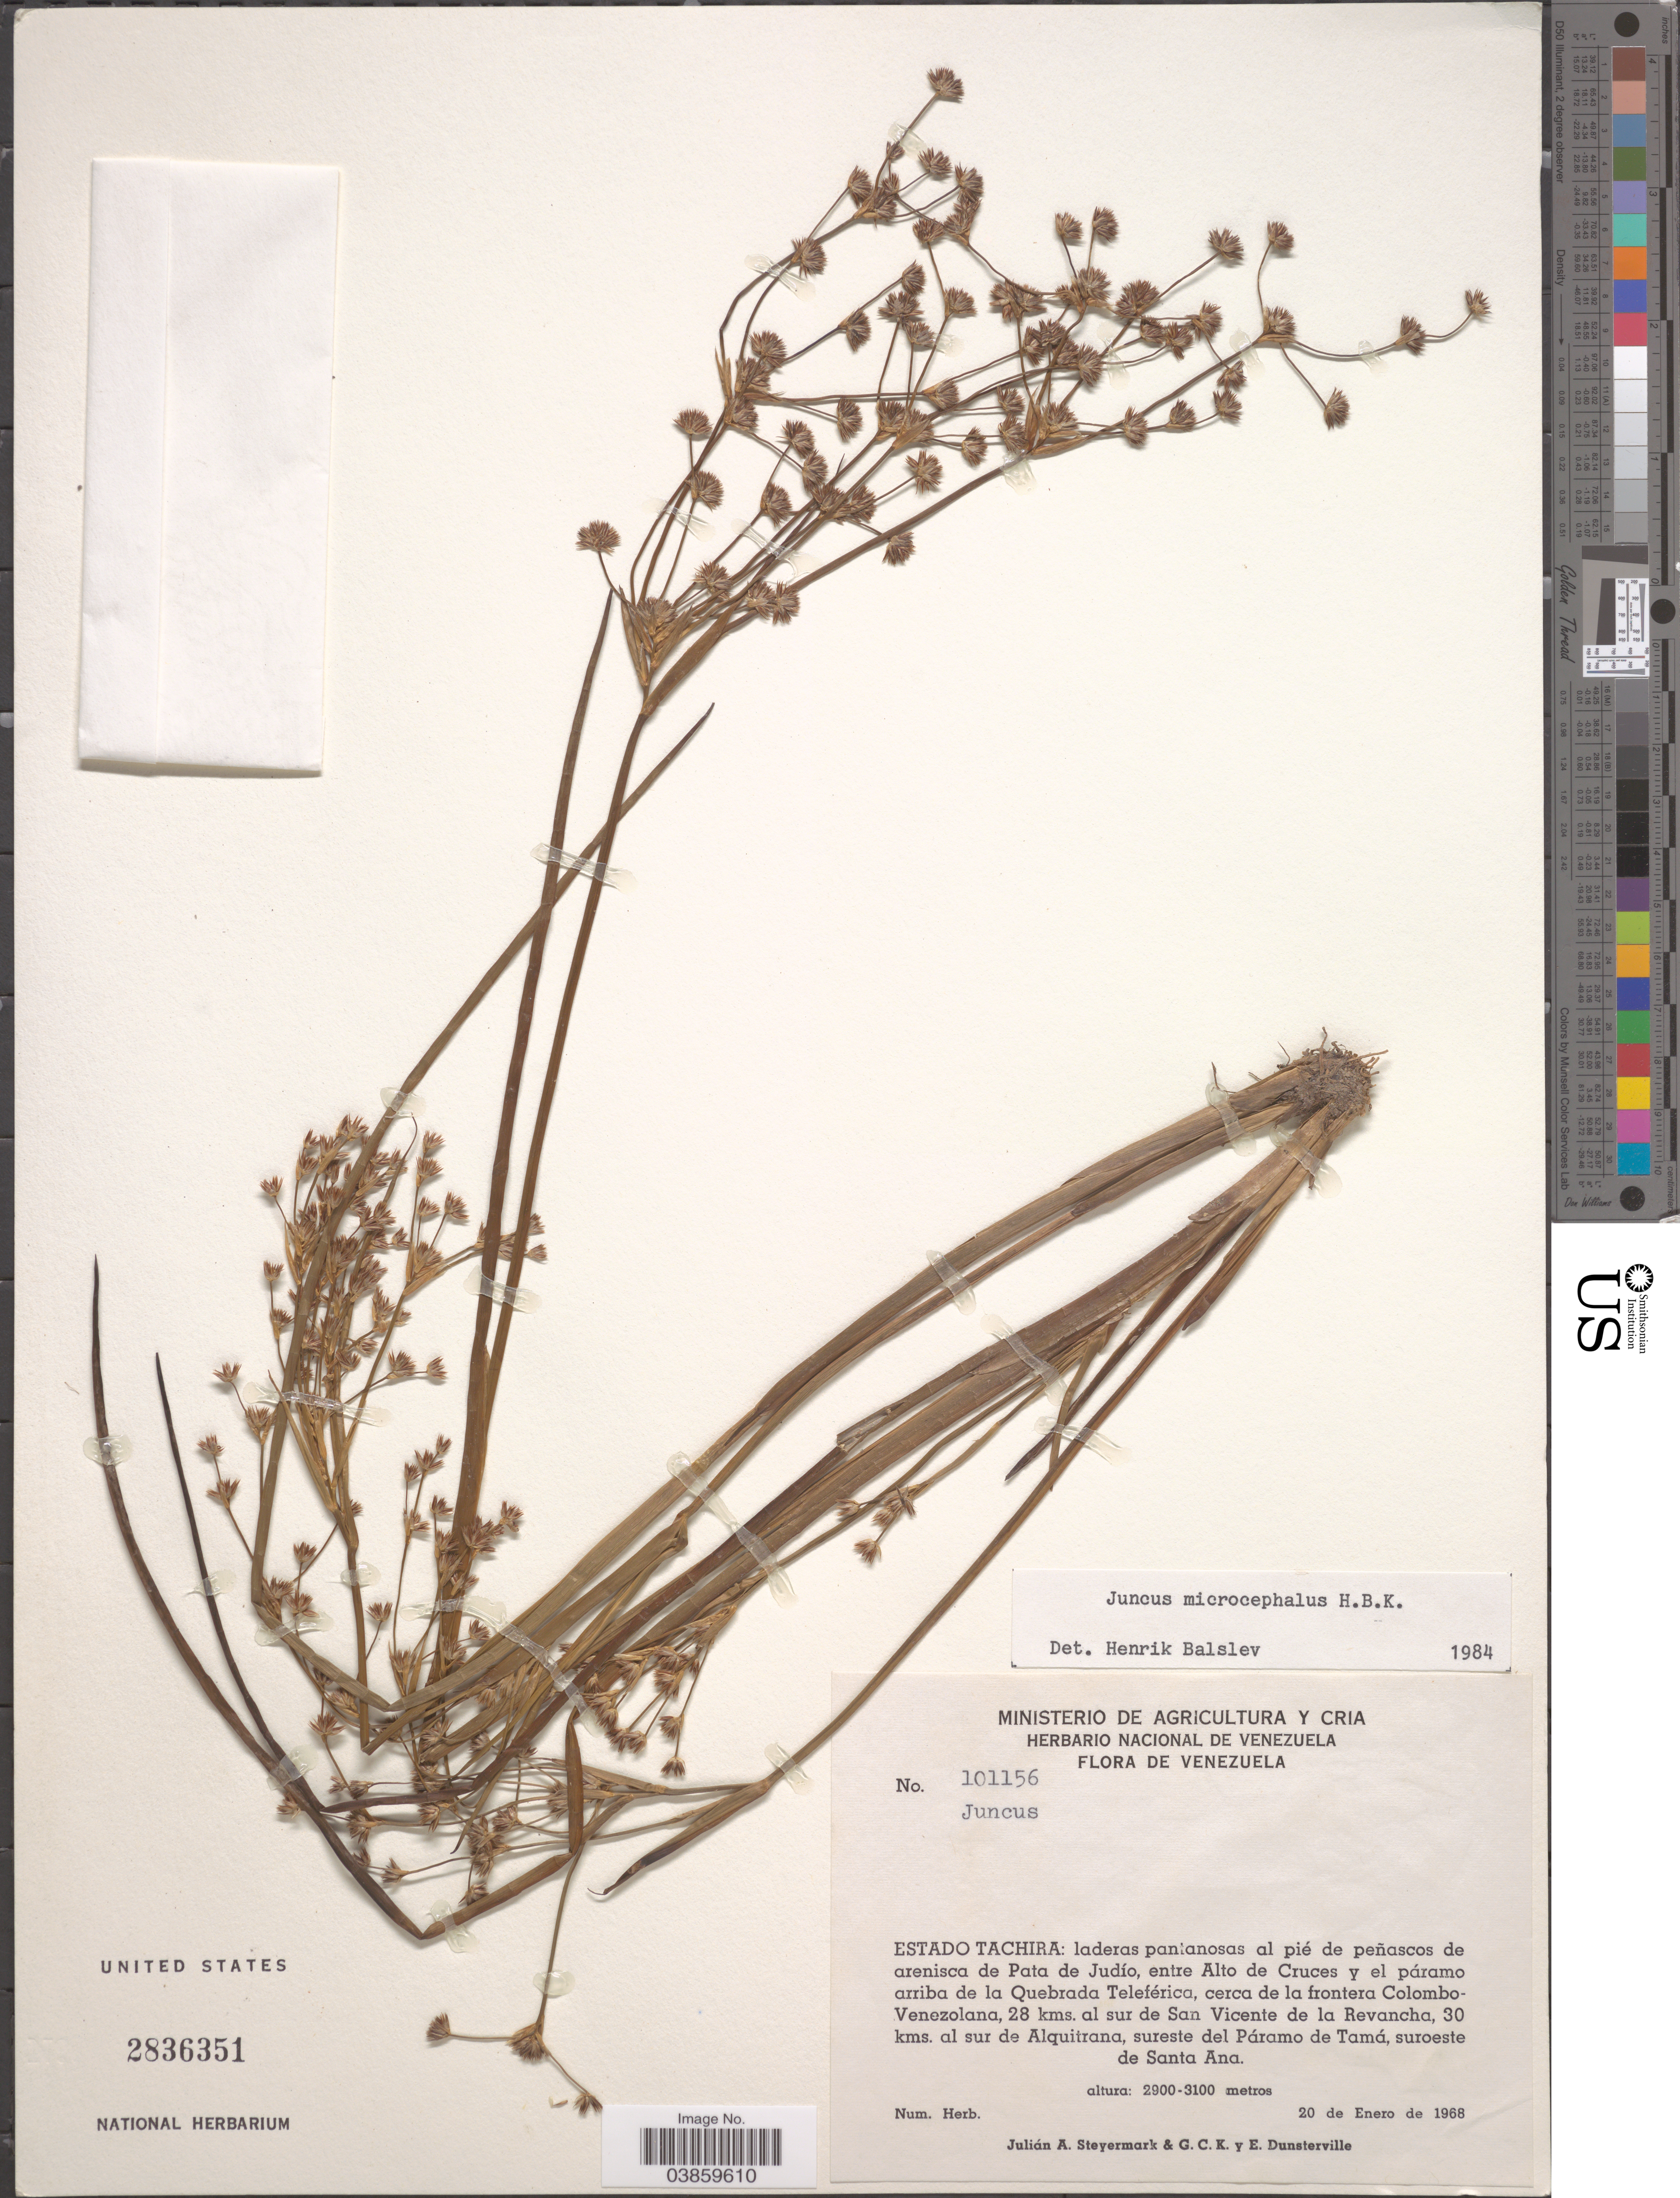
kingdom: Plantae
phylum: Tracheophyta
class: Liliopsida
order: Poales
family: Juncaceae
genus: Juncus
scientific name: Juncus microcephalus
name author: Kunth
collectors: J. Steyermark, G. C. K. Dunsterville & E. Dunsterville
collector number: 101156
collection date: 1968-01-20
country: Venezuela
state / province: Tachira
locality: Laderas pantanosas al pié de peñascos de arenisca de Pata de Judío, entre Alto de Cruces y el páramo arriba de la Quebrada Teleférica, cerca de la frontera Colombo-Venezolana, 28 kms. al sur de San Vicente de la Revancha, 30 kms. al sur de Alquitrana, sureste del Páramo de Tamá, suroeste de Santa Ana.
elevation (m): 2900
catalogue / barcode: US 2836351